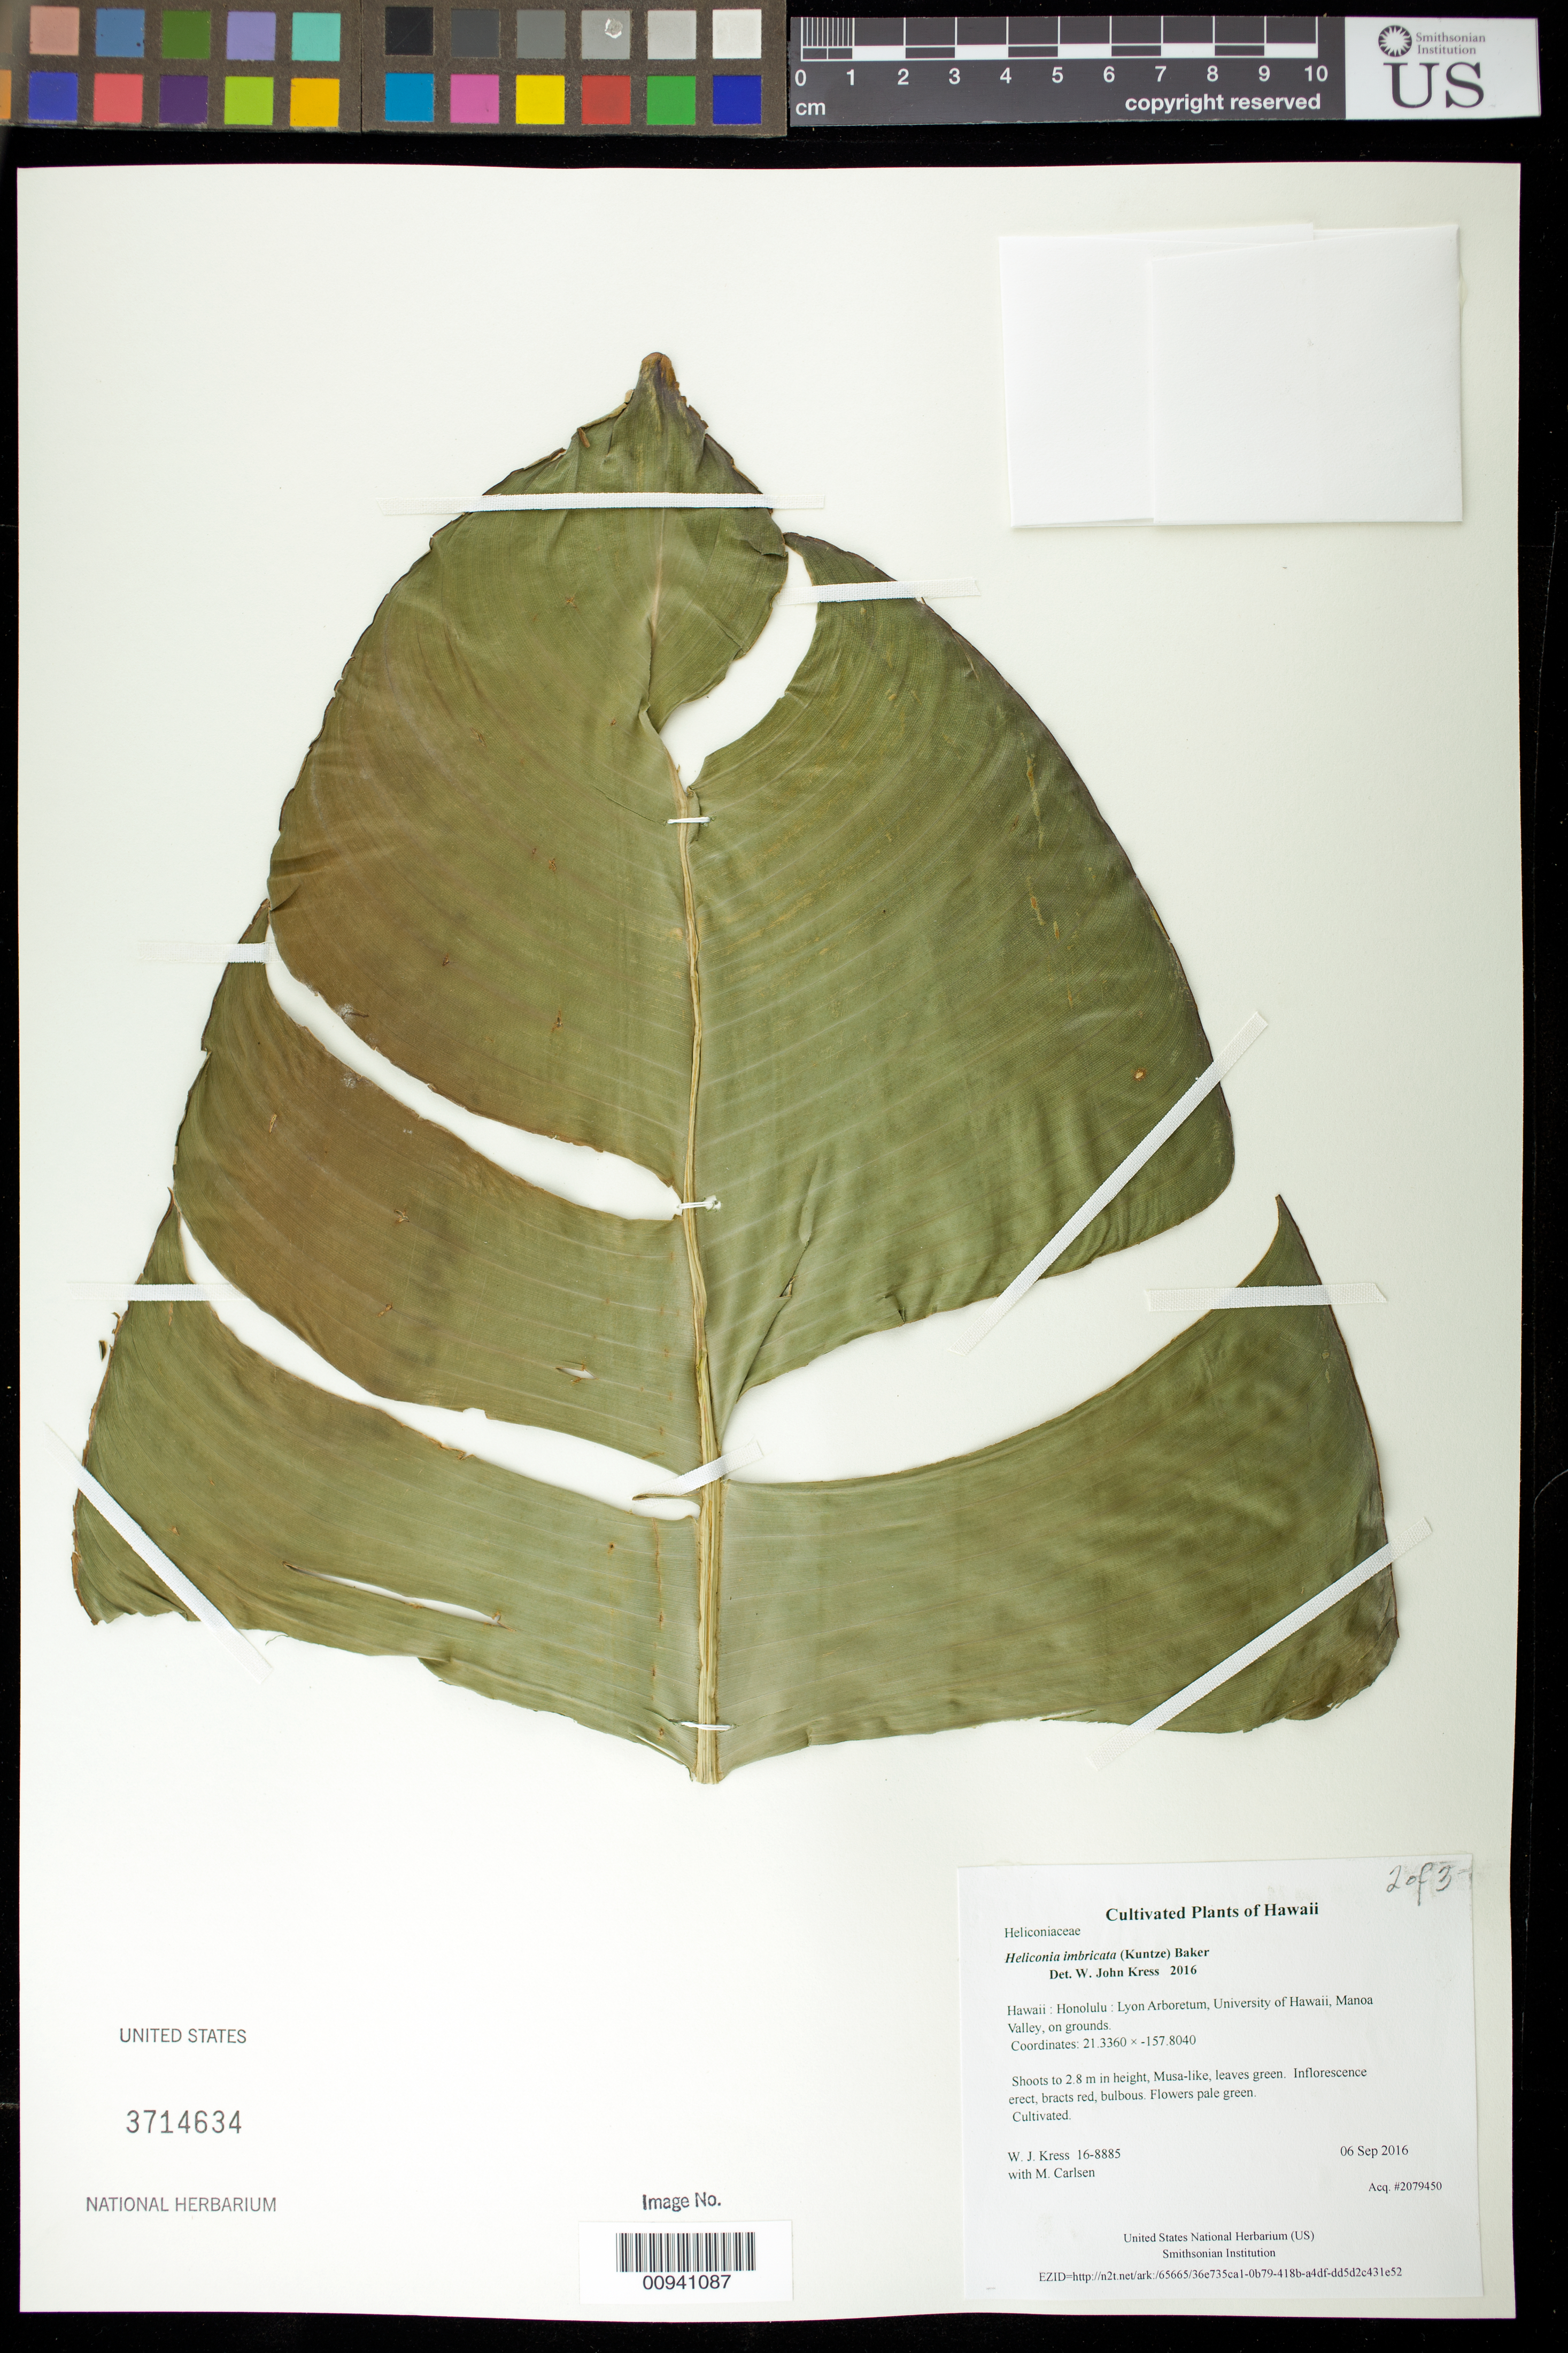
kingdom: Plantae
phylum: Tracheophyta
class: Liliopsida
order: Zingiberales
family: Heliconiaceae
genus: Heliconia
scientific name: Heliconia imbricata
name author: (Kuntze) Baker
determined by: Kress, W. J., (US), Smithsonian Institution - National Museum of Natural History (UNITED STATES)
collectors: W. J. Kress & M. M. Carlsen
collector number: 16-8885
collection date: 2016-09-06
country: United States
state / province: Hawaii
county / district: Honolulu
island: Oahu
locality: Lyon Arboretum, University of Hawaii, Manoa Valley, on grounds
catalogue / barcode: US 3714634